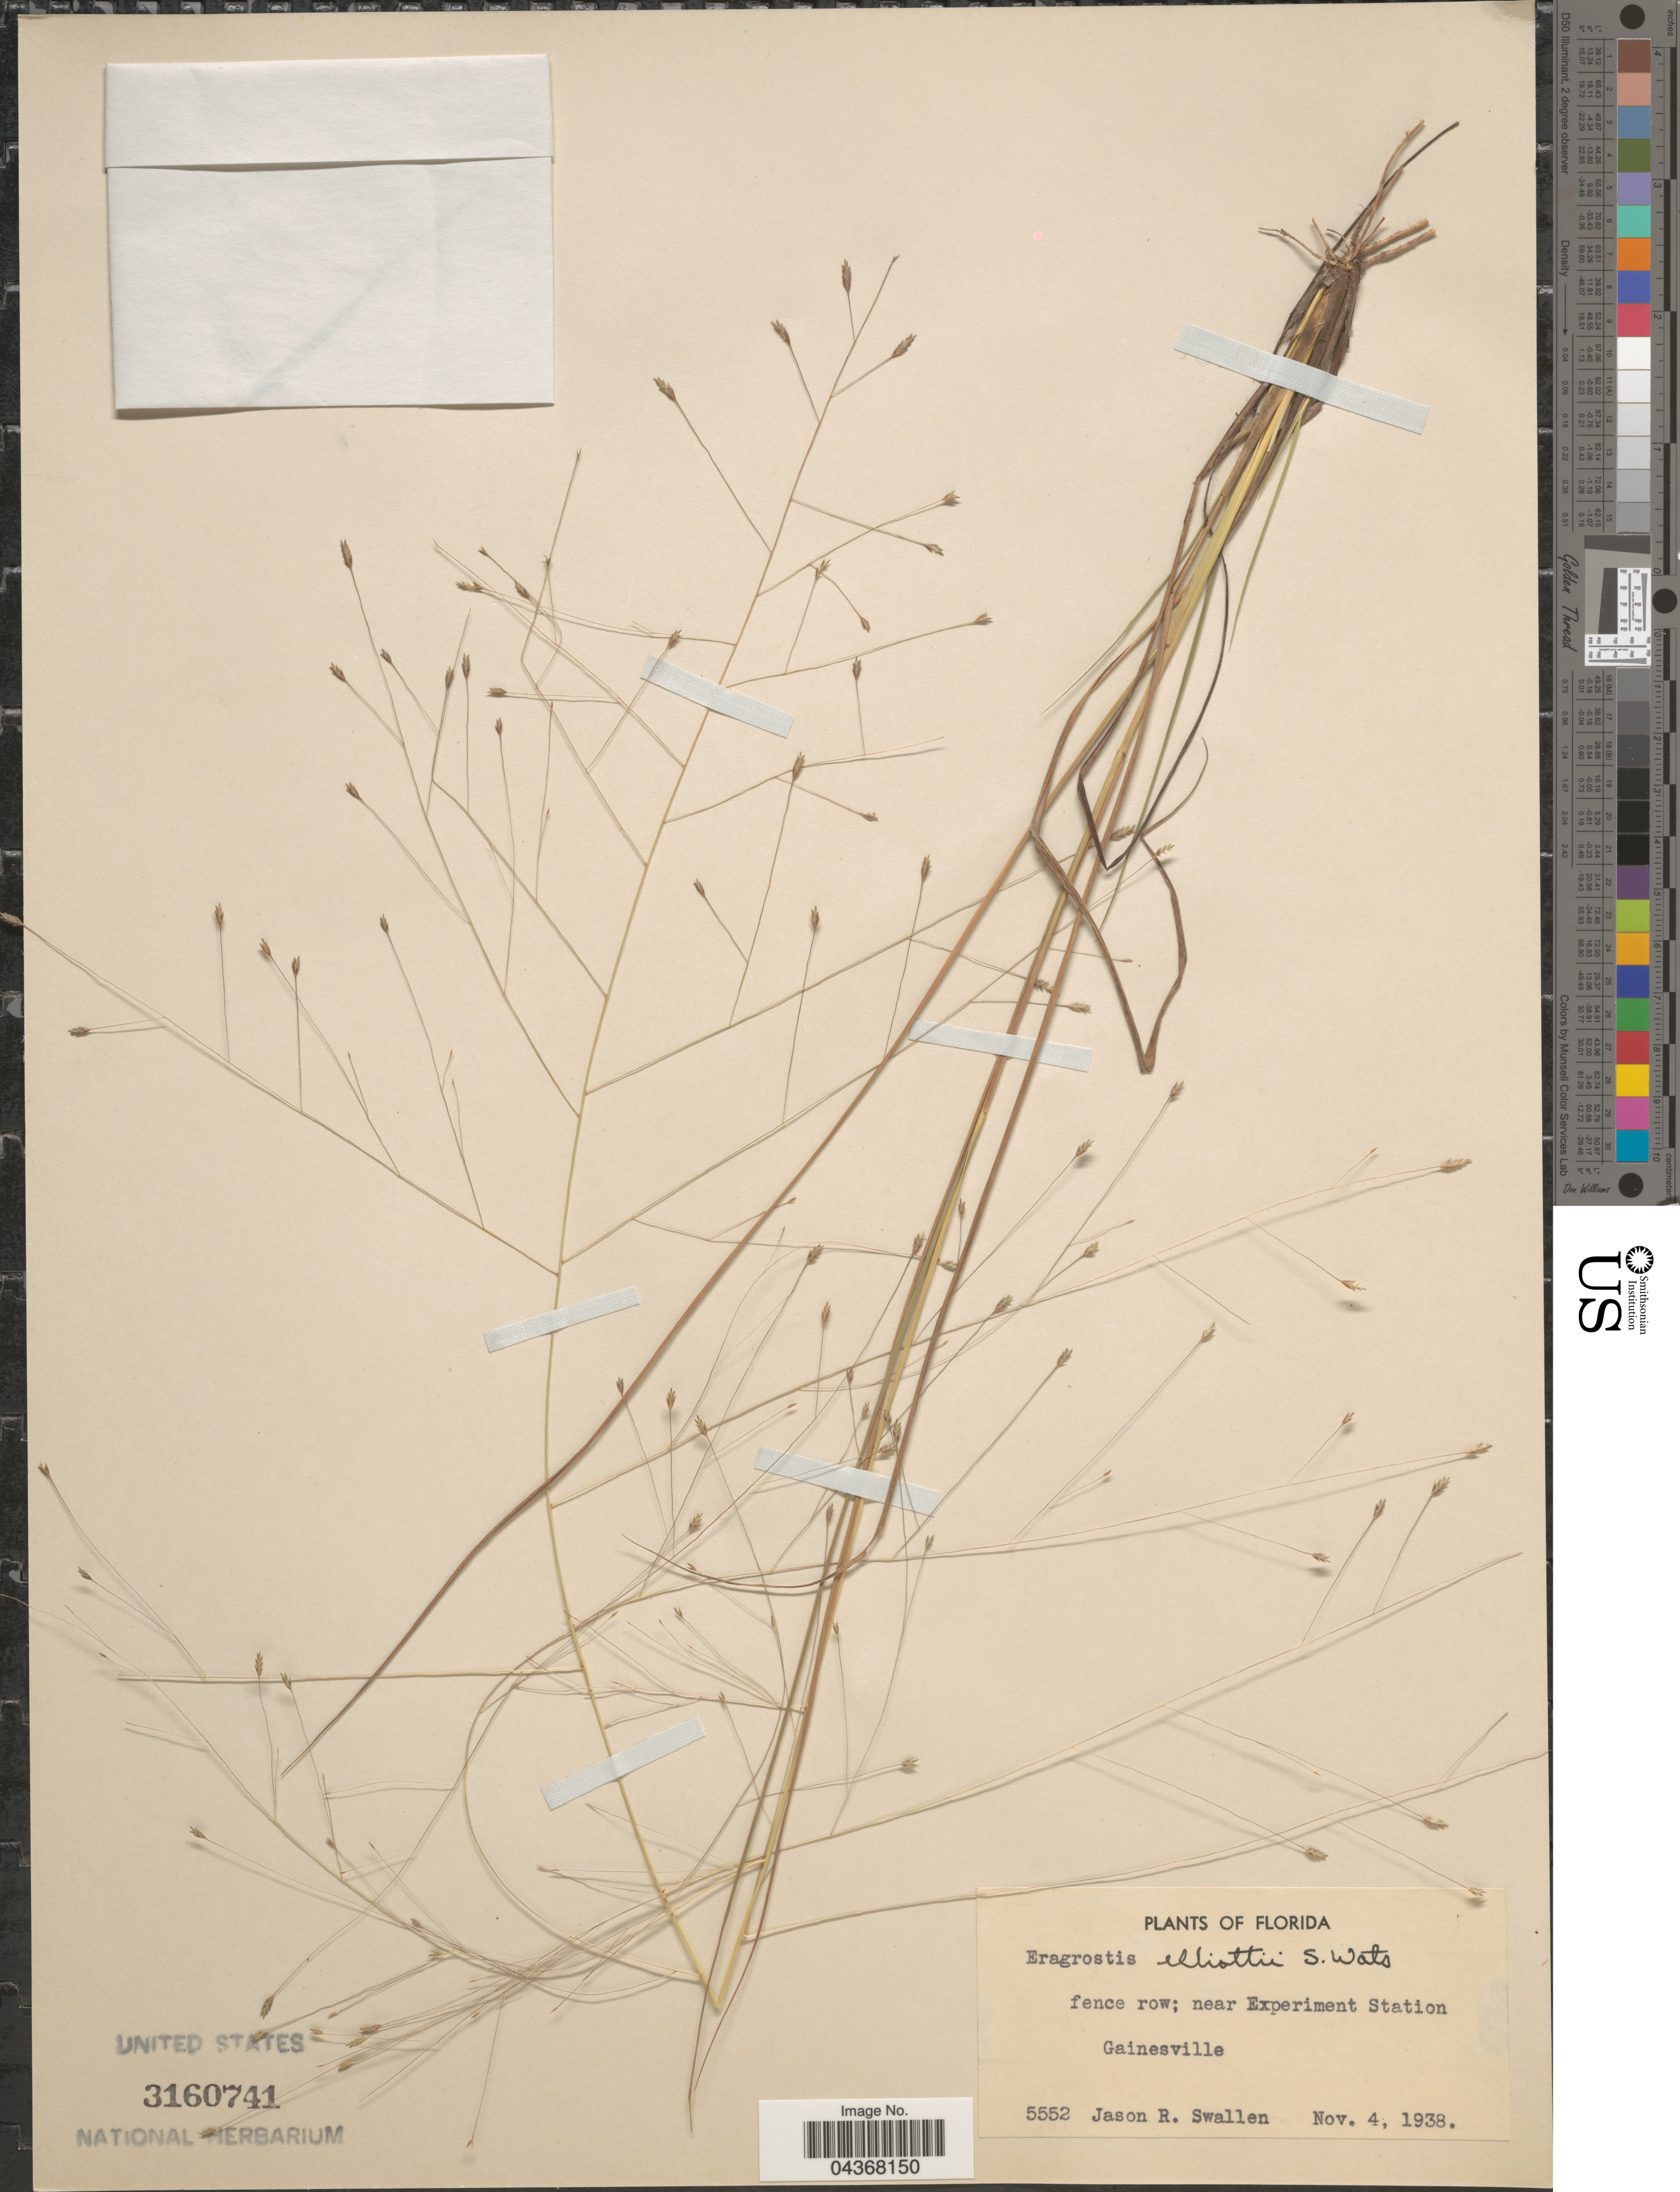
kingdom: Plantae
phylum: Tracheophyta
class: Liliopsida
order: Poales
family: Poaceae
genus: Eragrostis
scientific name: Eragrostis elliottii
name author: S. Watson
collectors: J. R. Swallen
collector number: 5552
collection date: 1938-11-04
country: United States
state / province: Florida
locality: Near Experiment Station Gainesville.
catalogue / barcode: US 3160741